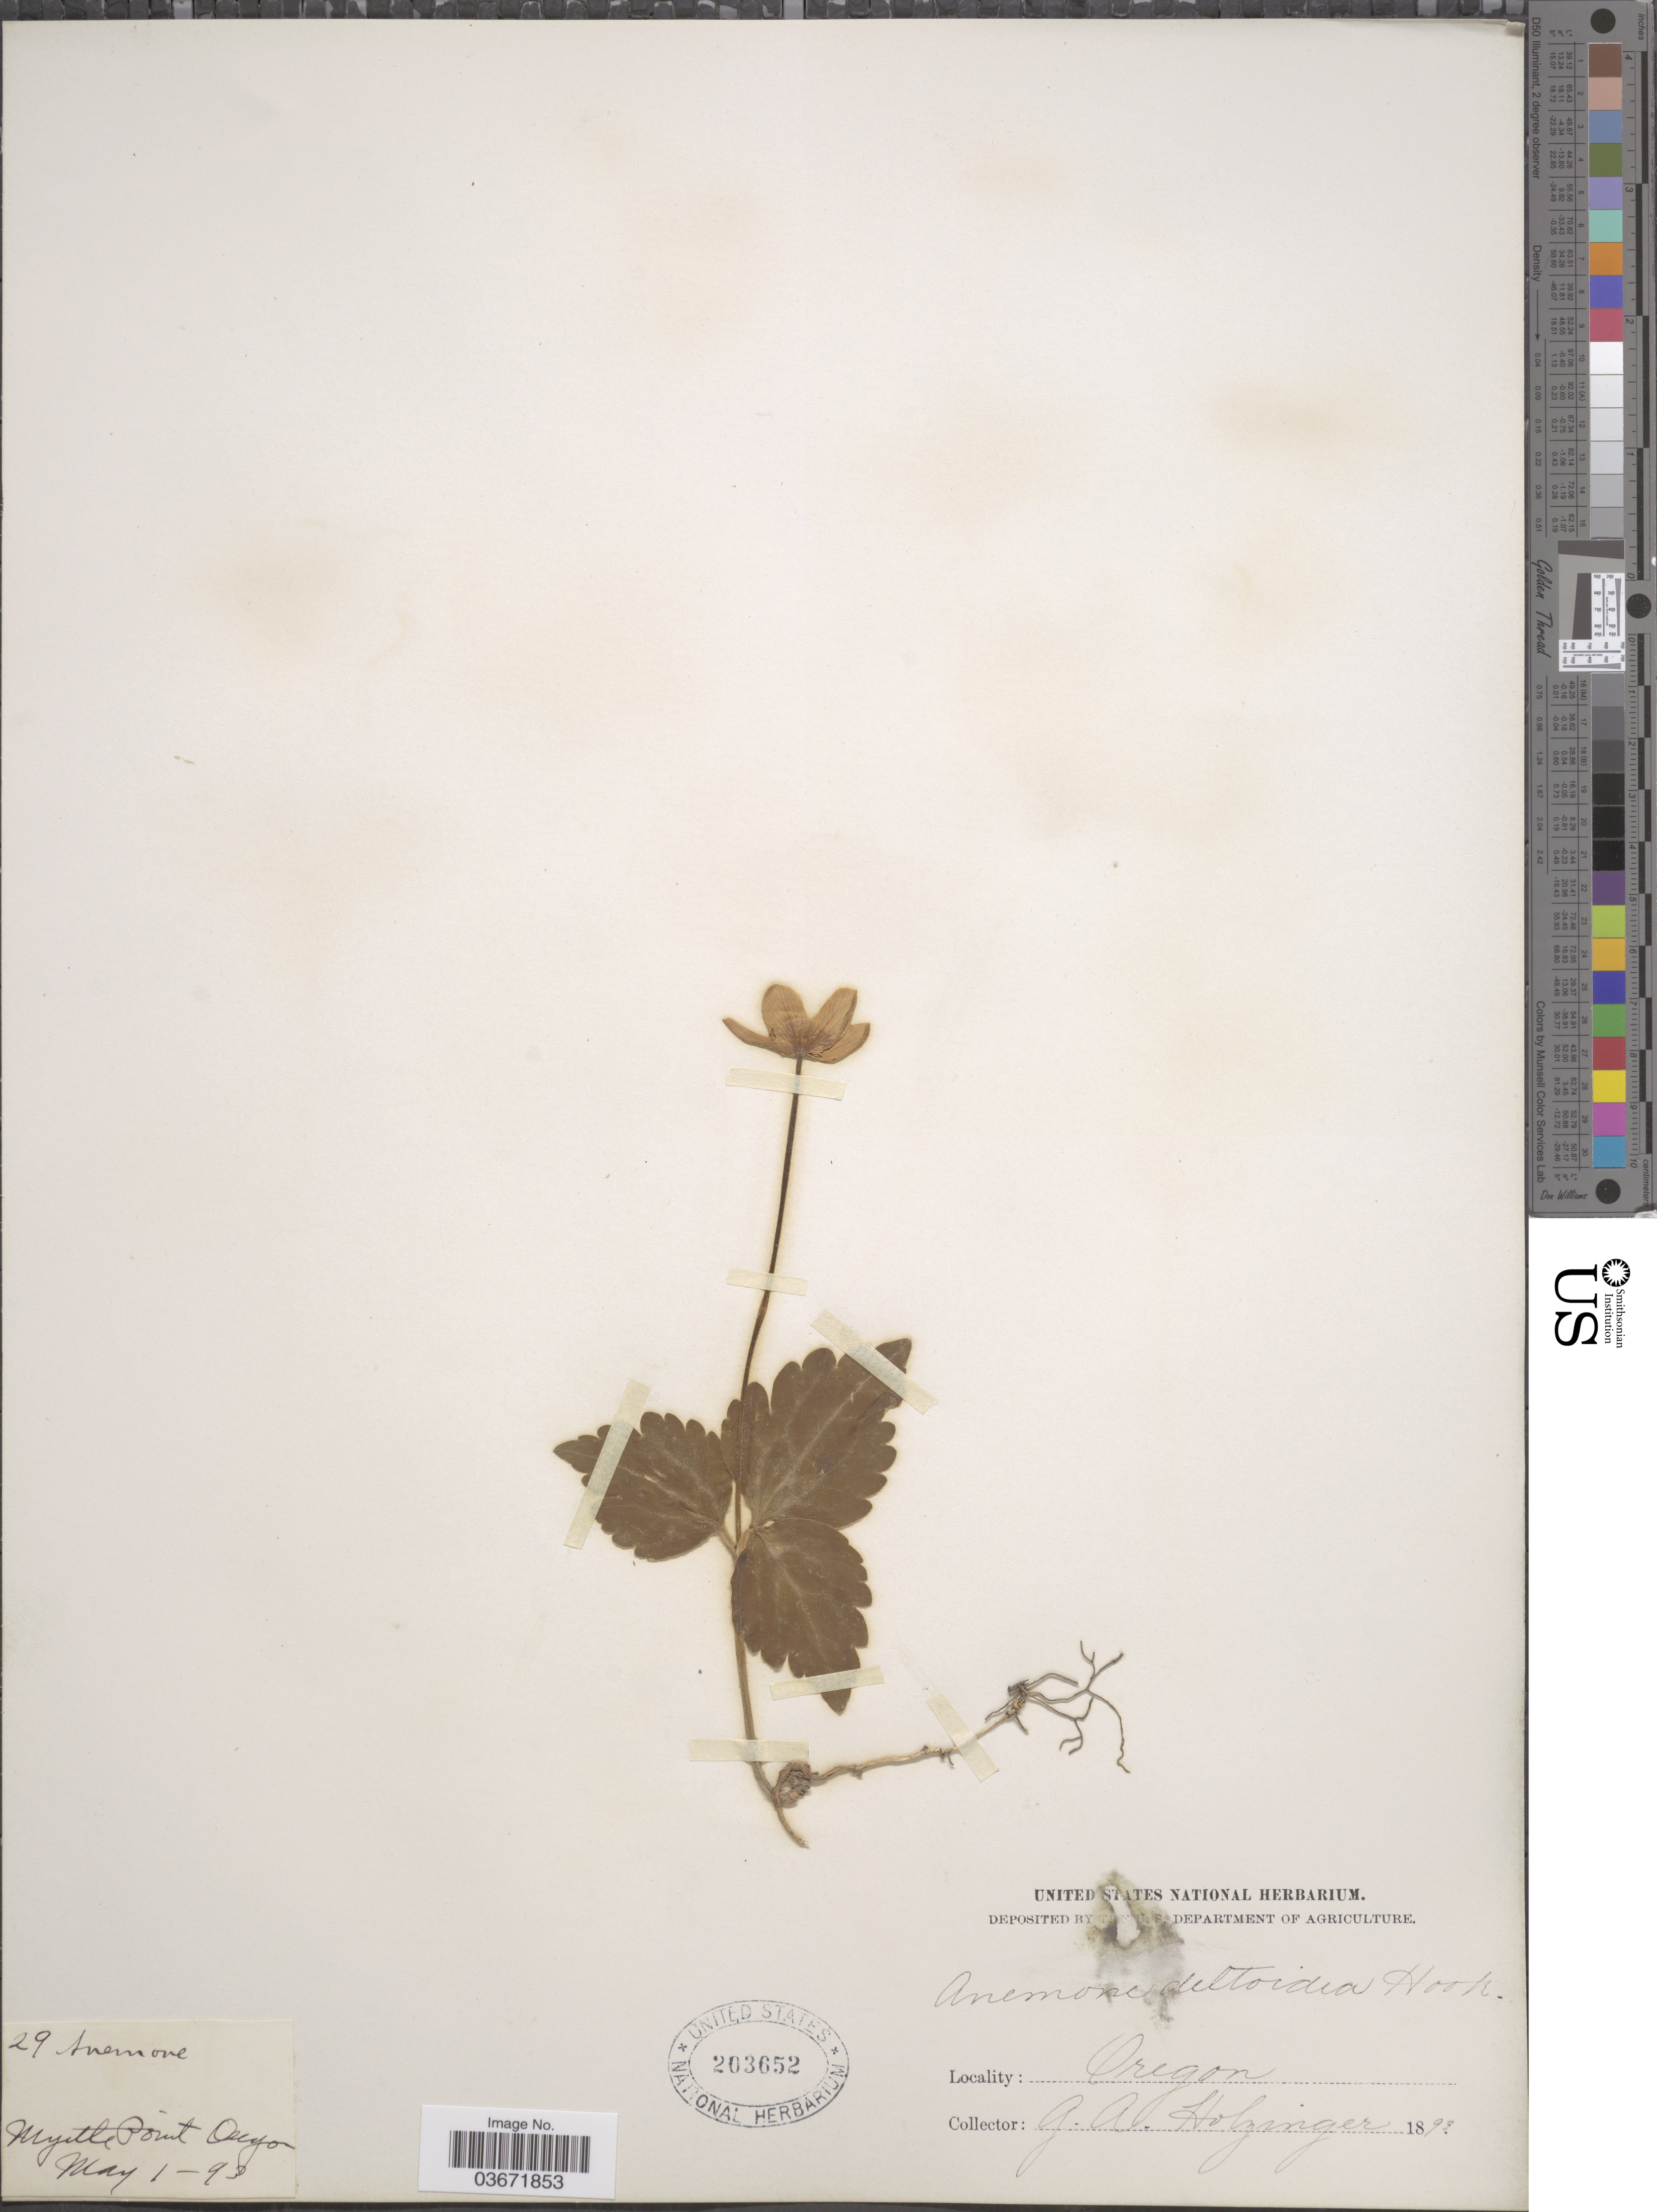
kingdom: Plantae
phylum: Tracheophyta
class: Magnoliopsida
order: Ranunculales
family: Ranunculaceae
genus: Anemone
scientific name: Anemone deltoidea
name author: Douglas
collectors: G. A. Holzinger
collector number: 29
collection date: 1893-05-01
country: United States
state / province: Oregon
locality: Myrtle Point.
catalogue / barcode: US 203652